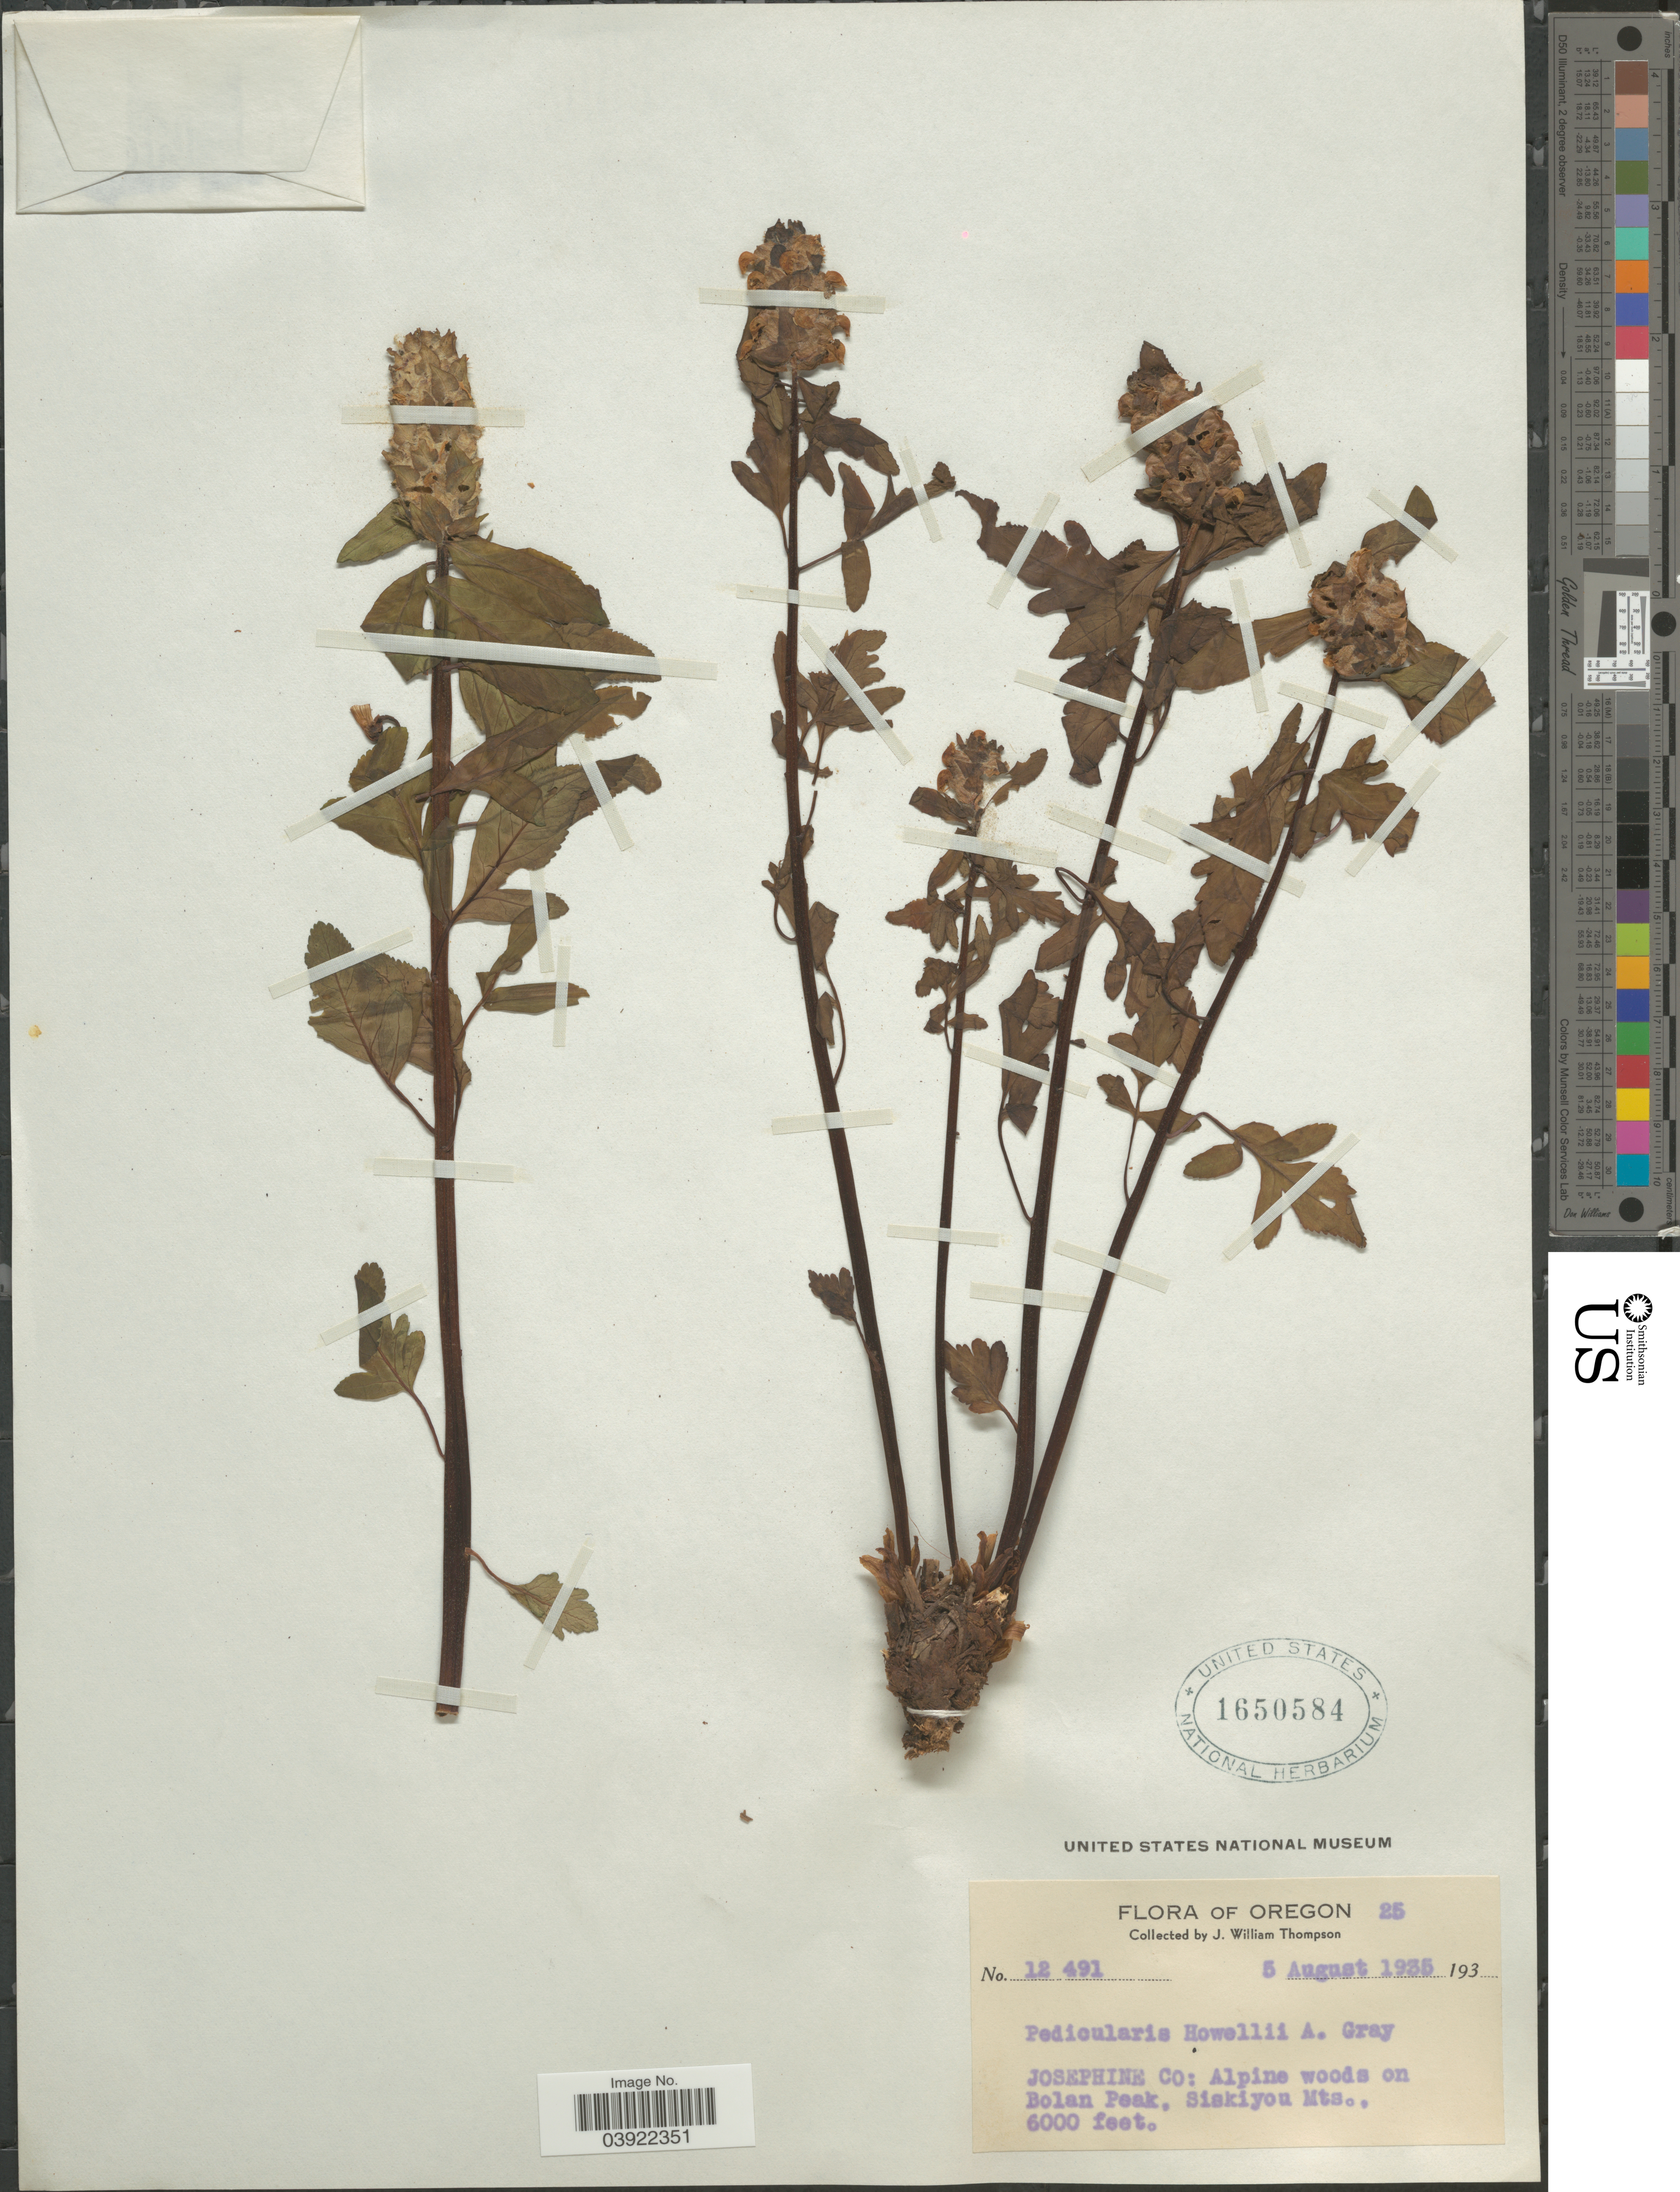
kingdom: Plantae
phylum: Tracheophyta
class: Magnoliopsida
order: Lamiales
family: Orobanchaceae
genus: Pedicularis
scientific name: Pedicularis howellii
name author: A. Gray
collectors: J. W. Thompson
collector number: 12491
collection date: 1935-08-05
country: United States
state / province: Oregon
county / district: Josephine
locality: Josephine Co: Alpine woods on Bolan Peak, Siskiyou Mts.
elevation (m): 1829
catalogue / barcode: US 1650584